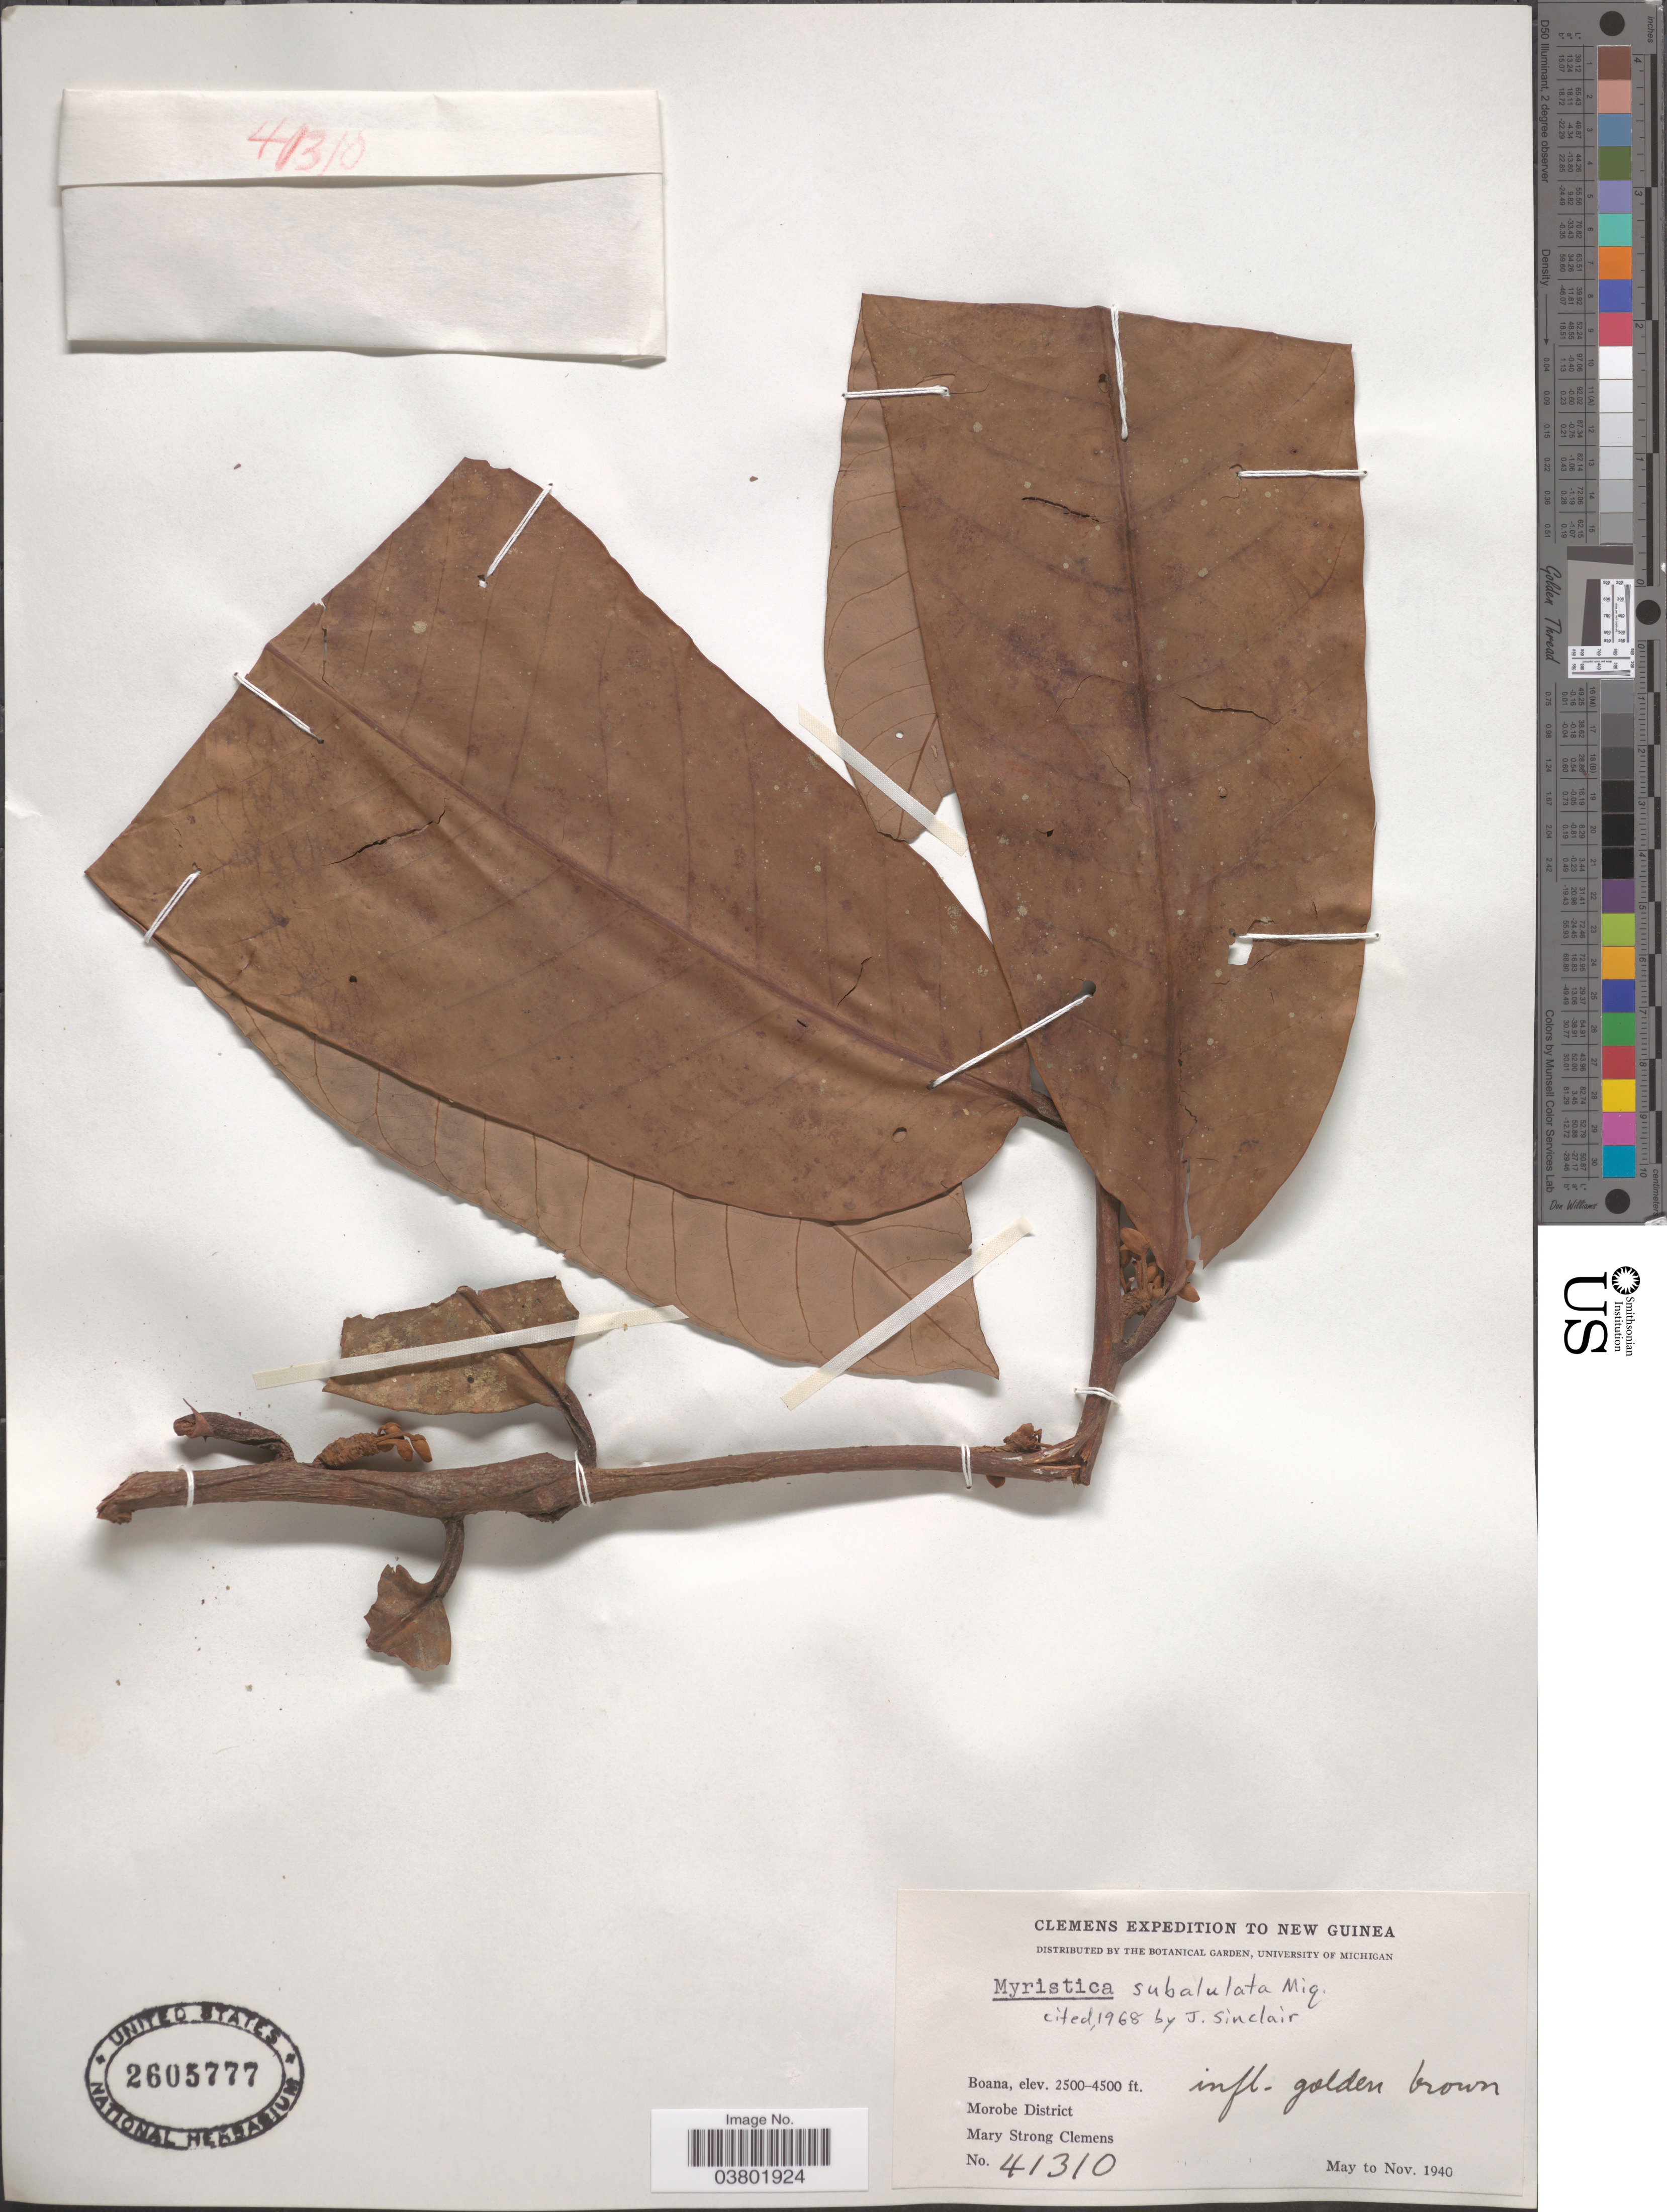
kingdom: Plantae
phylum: Tracheophyta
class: Magnoliopsida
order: Magnoliales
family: Myristicaceae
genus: Myristica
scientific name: Myristica subalulata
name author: Miq.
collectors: M. S. Clemens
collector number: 41310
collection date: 1940-05/1940-11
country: Papua New Guinea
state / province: Morobe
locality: New Guinea. Boana. Morobe District.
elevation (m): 762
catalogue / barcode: US 2605777